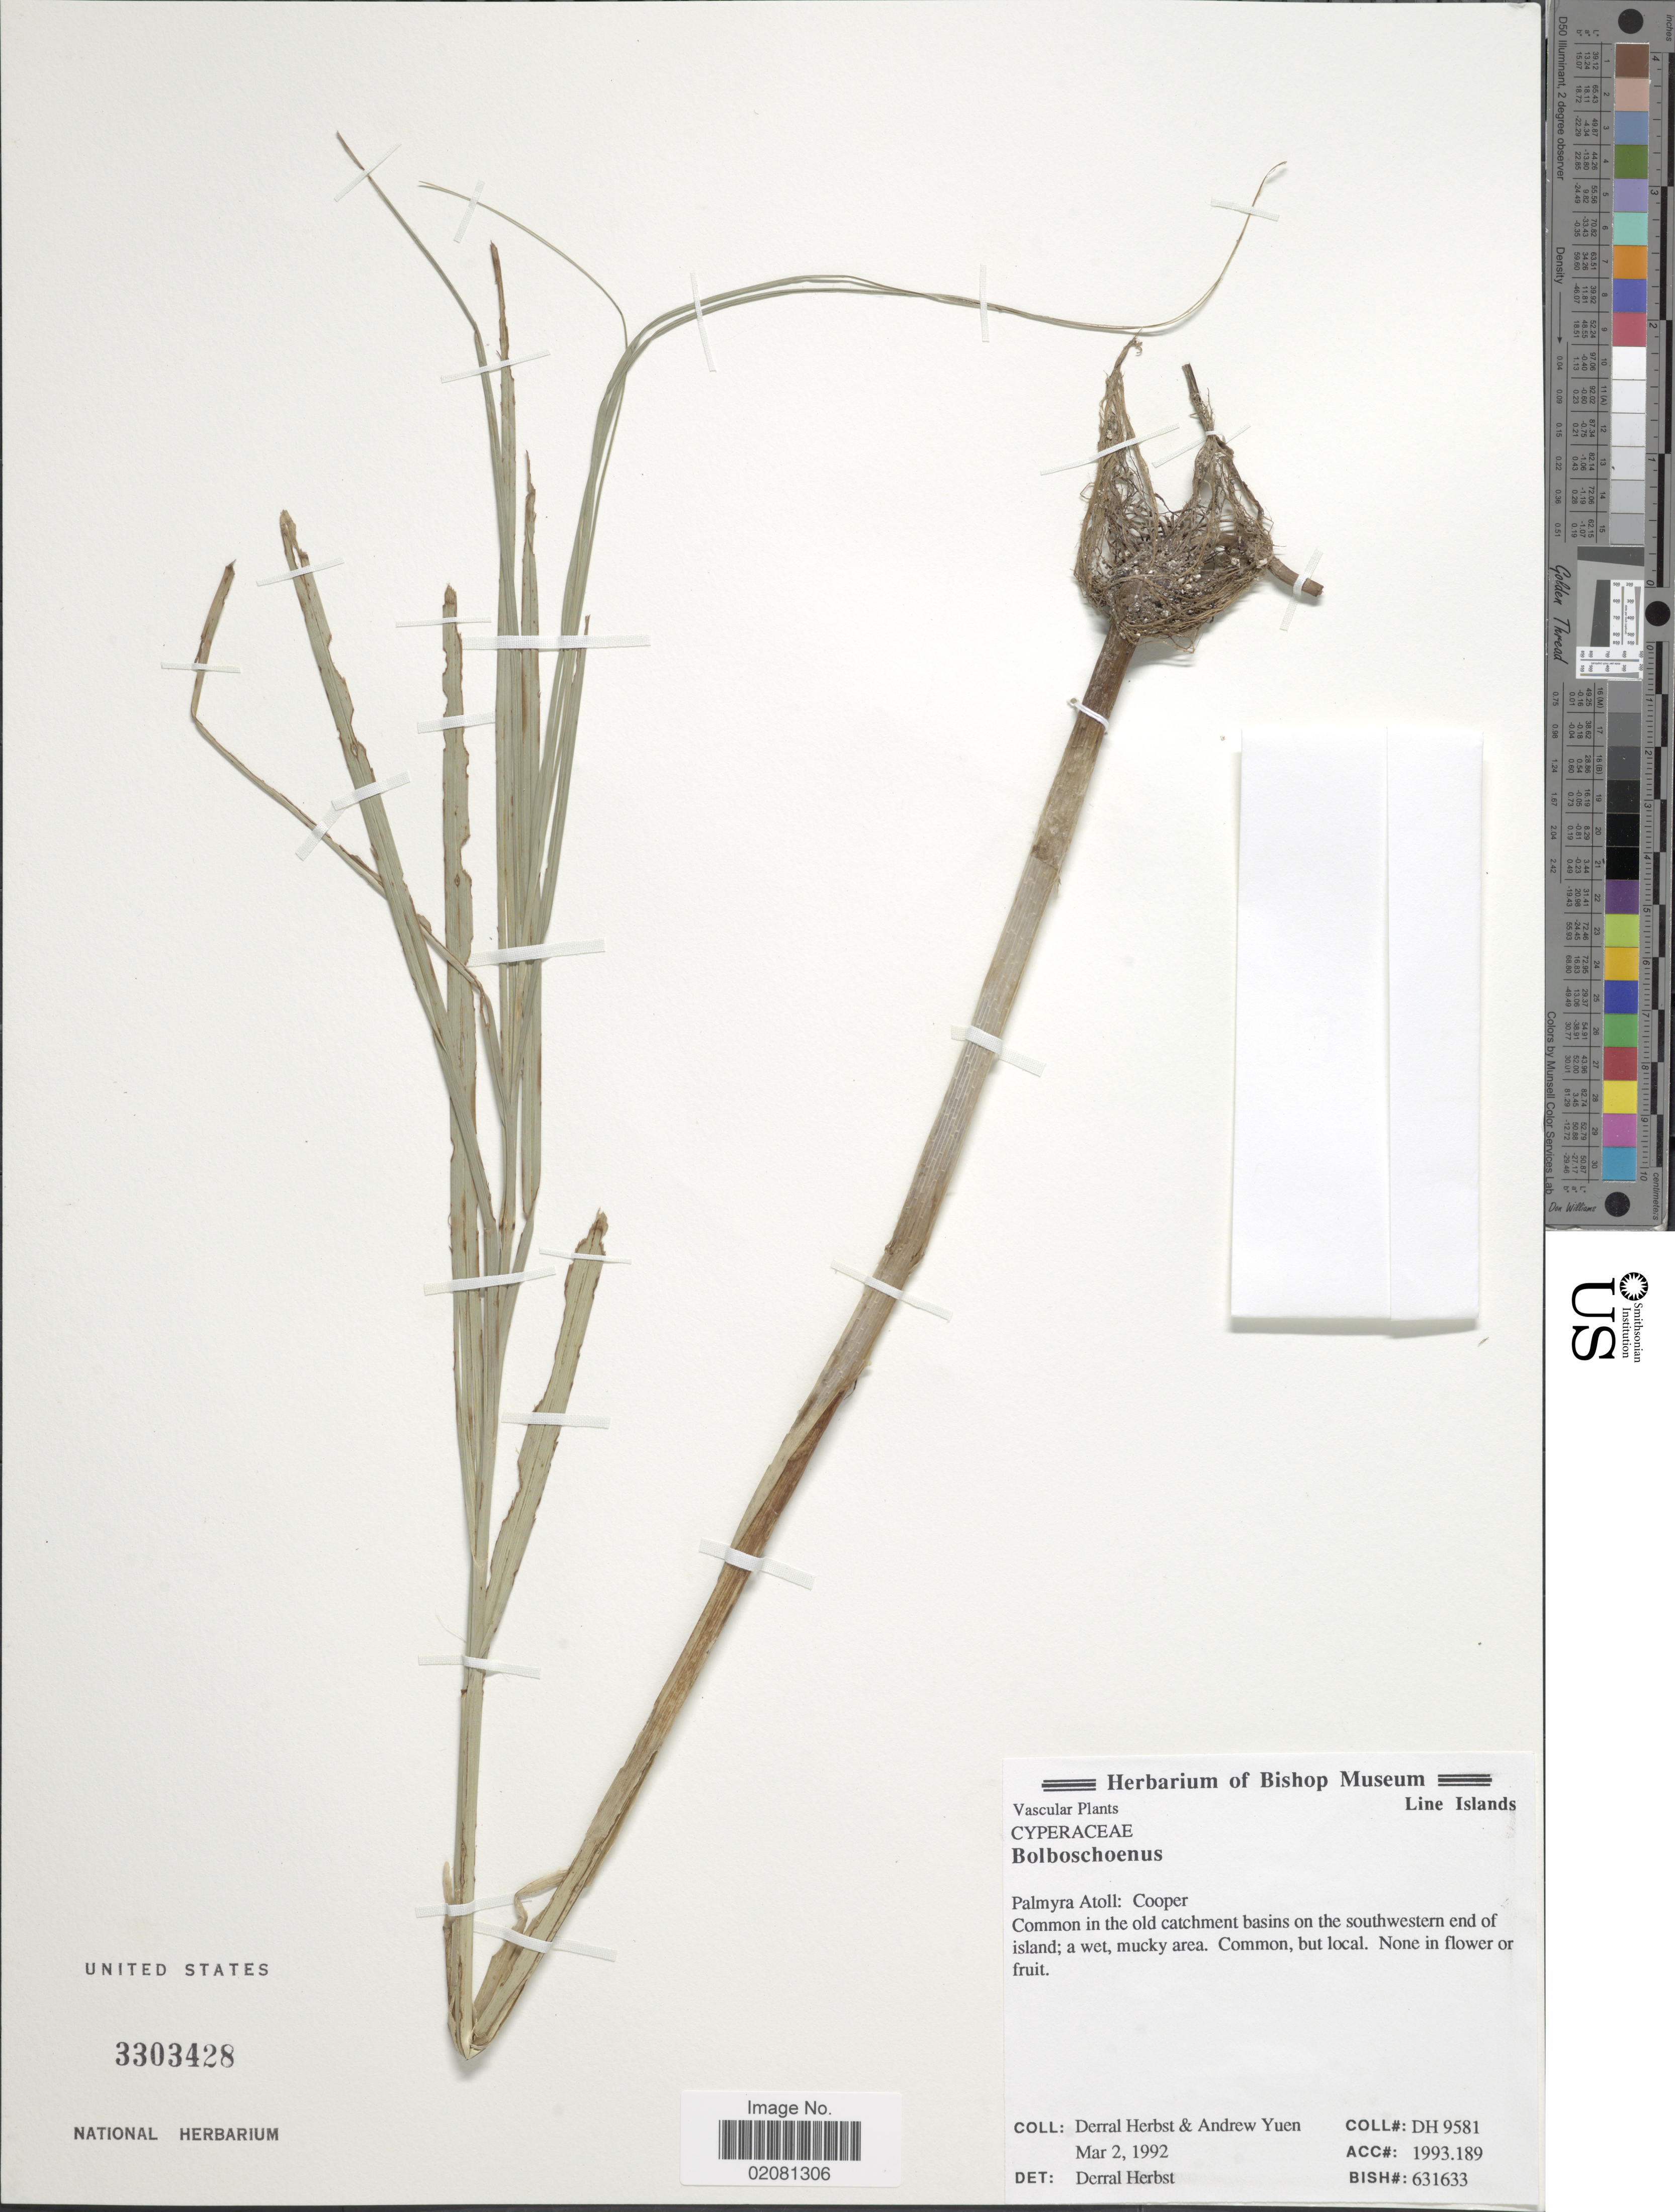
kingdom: Plantae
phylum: Tracheophyta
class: Liliopsida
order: Poales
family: Cyperaceae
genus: Schoenoplectus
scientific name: Schoenoplectus sp.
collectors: D. R. Herbst & A. Yuen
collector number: DH 9581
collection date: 1992-03-02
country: Kiribati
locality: Line Islands, Palmyra Atoll: Cooper, common in the old catchment basins on the southwestern end of island; a wet, mucky area.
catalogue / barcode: US 3303428